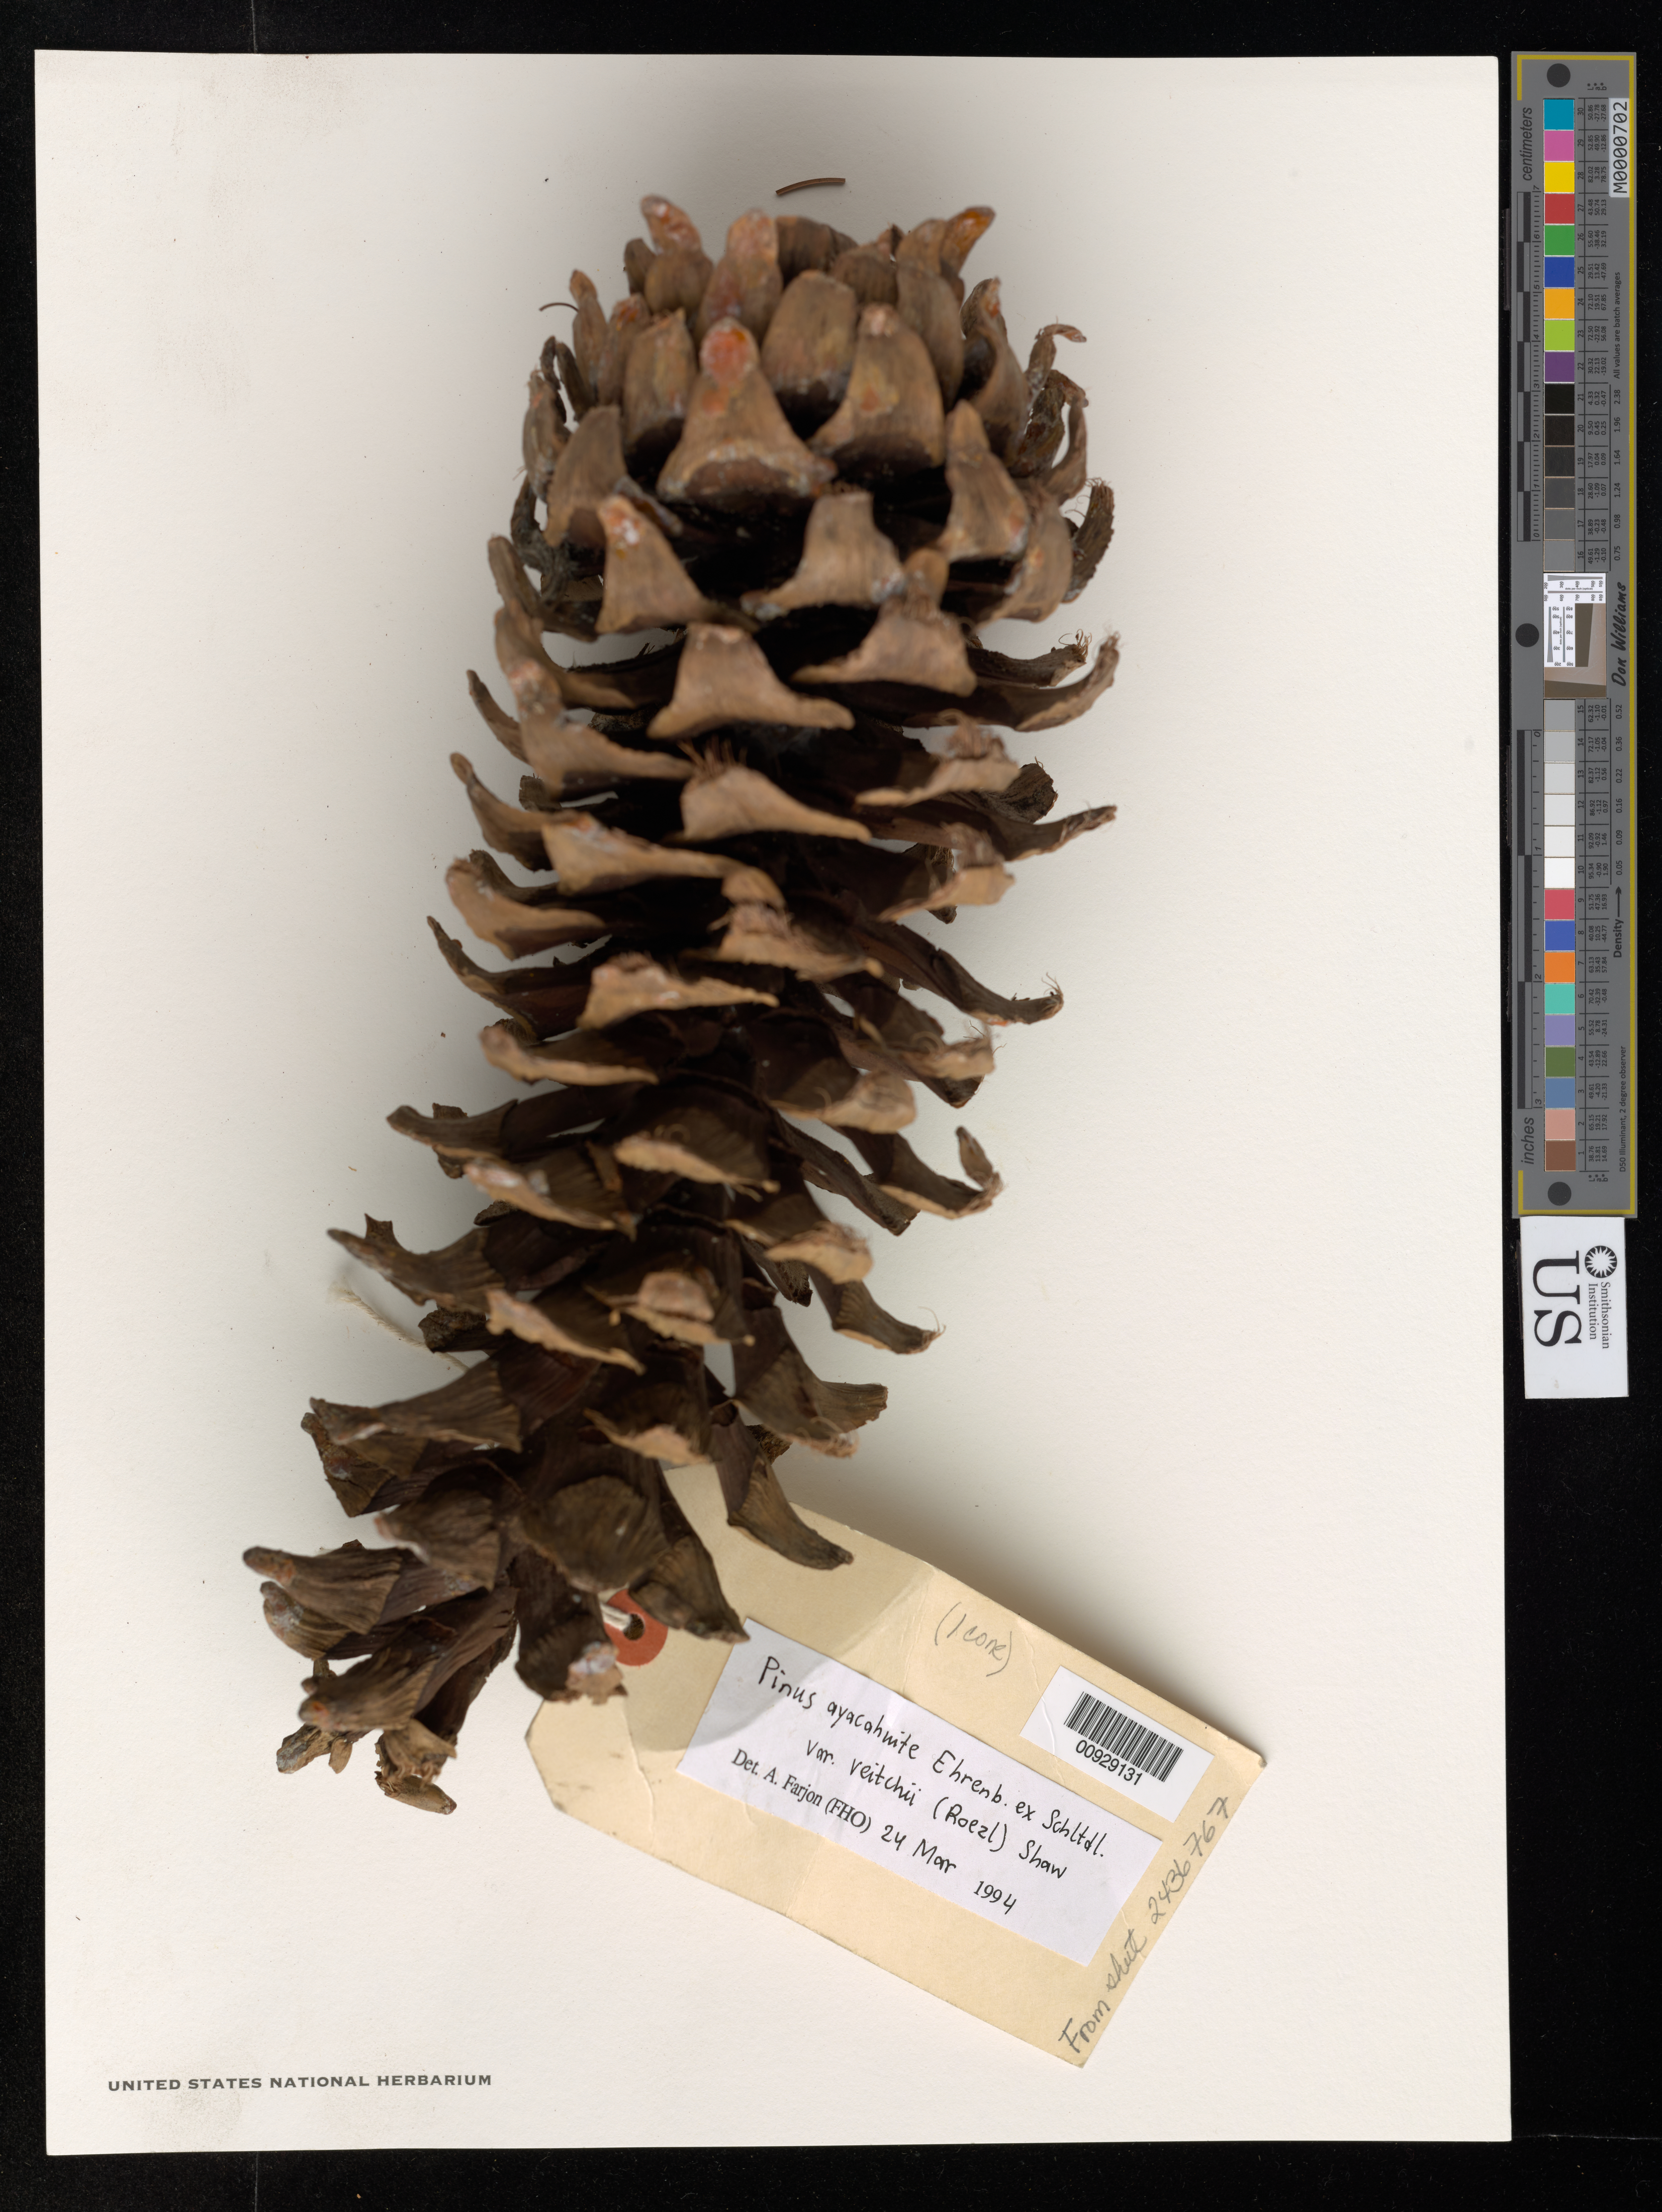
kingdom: Plantae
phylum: Tracheophyta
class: Pinopsida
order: Pinales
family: Pinaceae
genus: Pinus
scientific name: Pinus ayacahuite var. veitchii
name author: (Roezl) Shaw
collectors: Galicia X., R.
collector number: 136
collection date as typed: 21 Oct 1962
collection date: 1962-10-21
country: Mexico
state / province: México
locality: Cascada de los Diamantes, San Rafael.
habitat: Bosque de pinos.